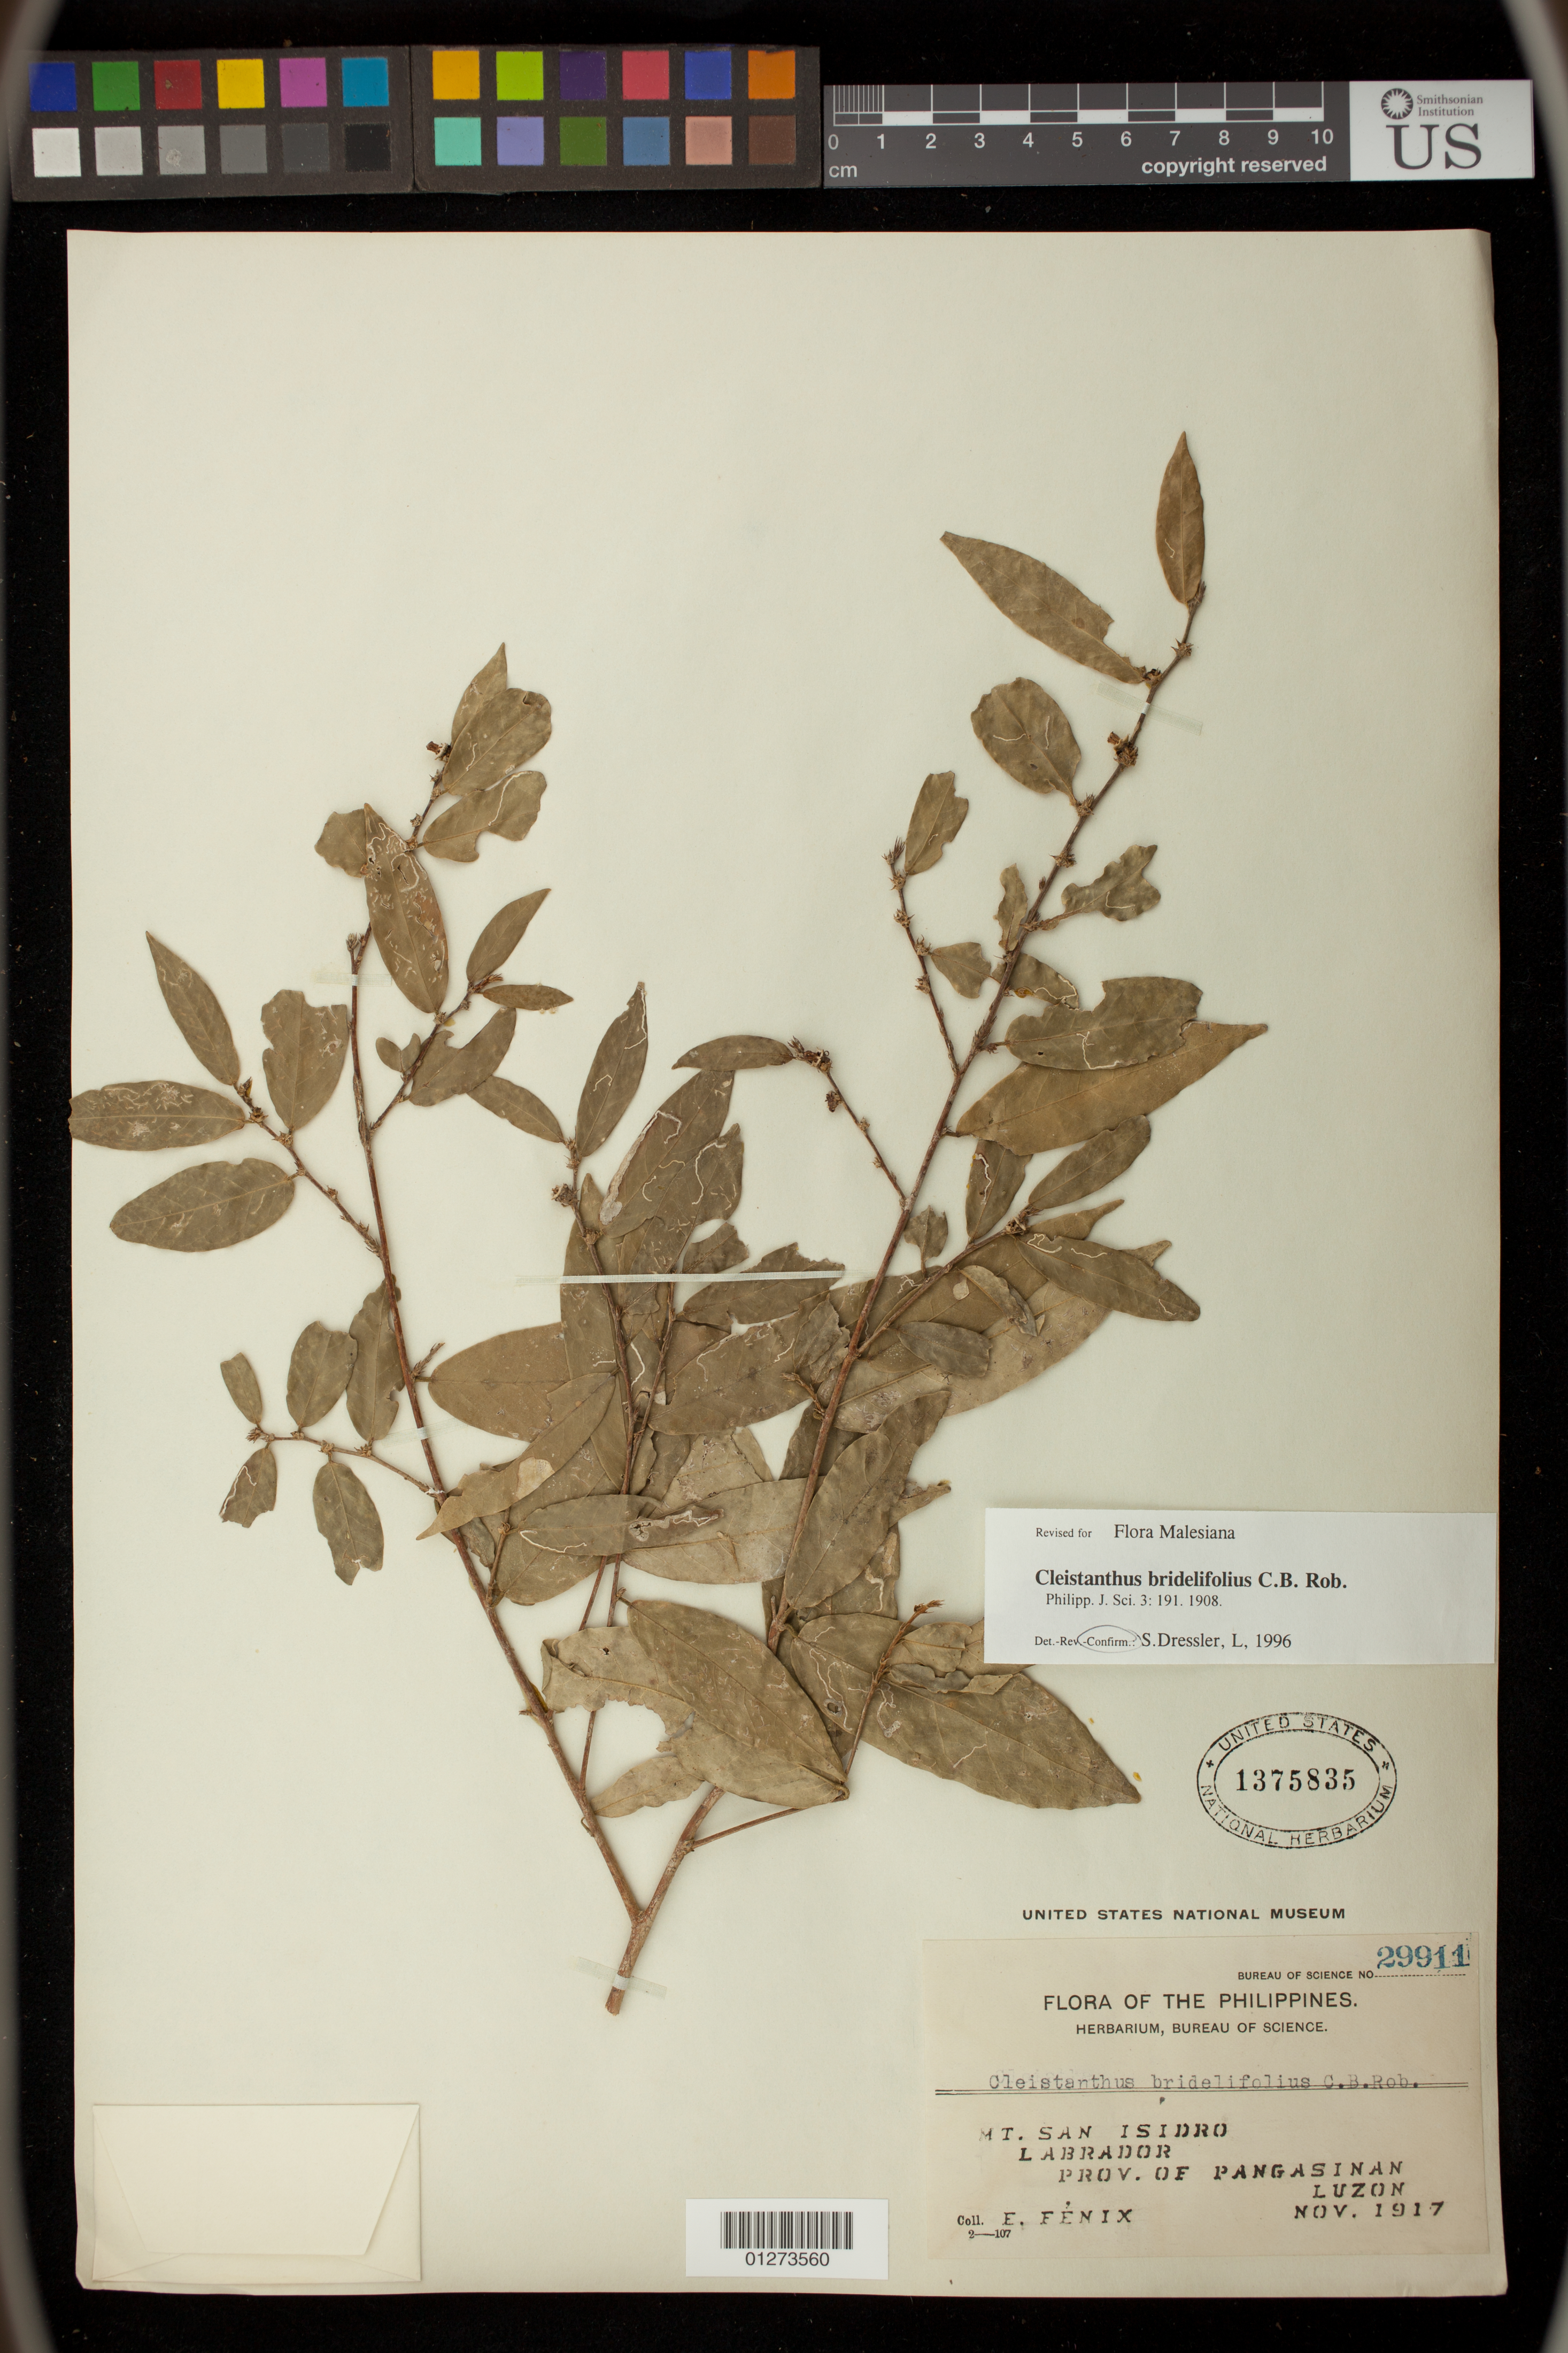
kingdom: Plantae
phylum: Tracheophyta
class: Magnoliopsida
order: Malpighiales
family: Phyllanthaceae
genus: Cleistanthus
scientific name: Cleistanthus brideliifolius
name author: C.B. Rob.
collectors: E. Fenix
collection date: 1917-11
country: Philippines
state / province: Ilocos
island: Luzon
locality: Mt. San Isidro, Labrador Prov. of Pangasinan, Luzon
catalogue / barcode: US 1375835